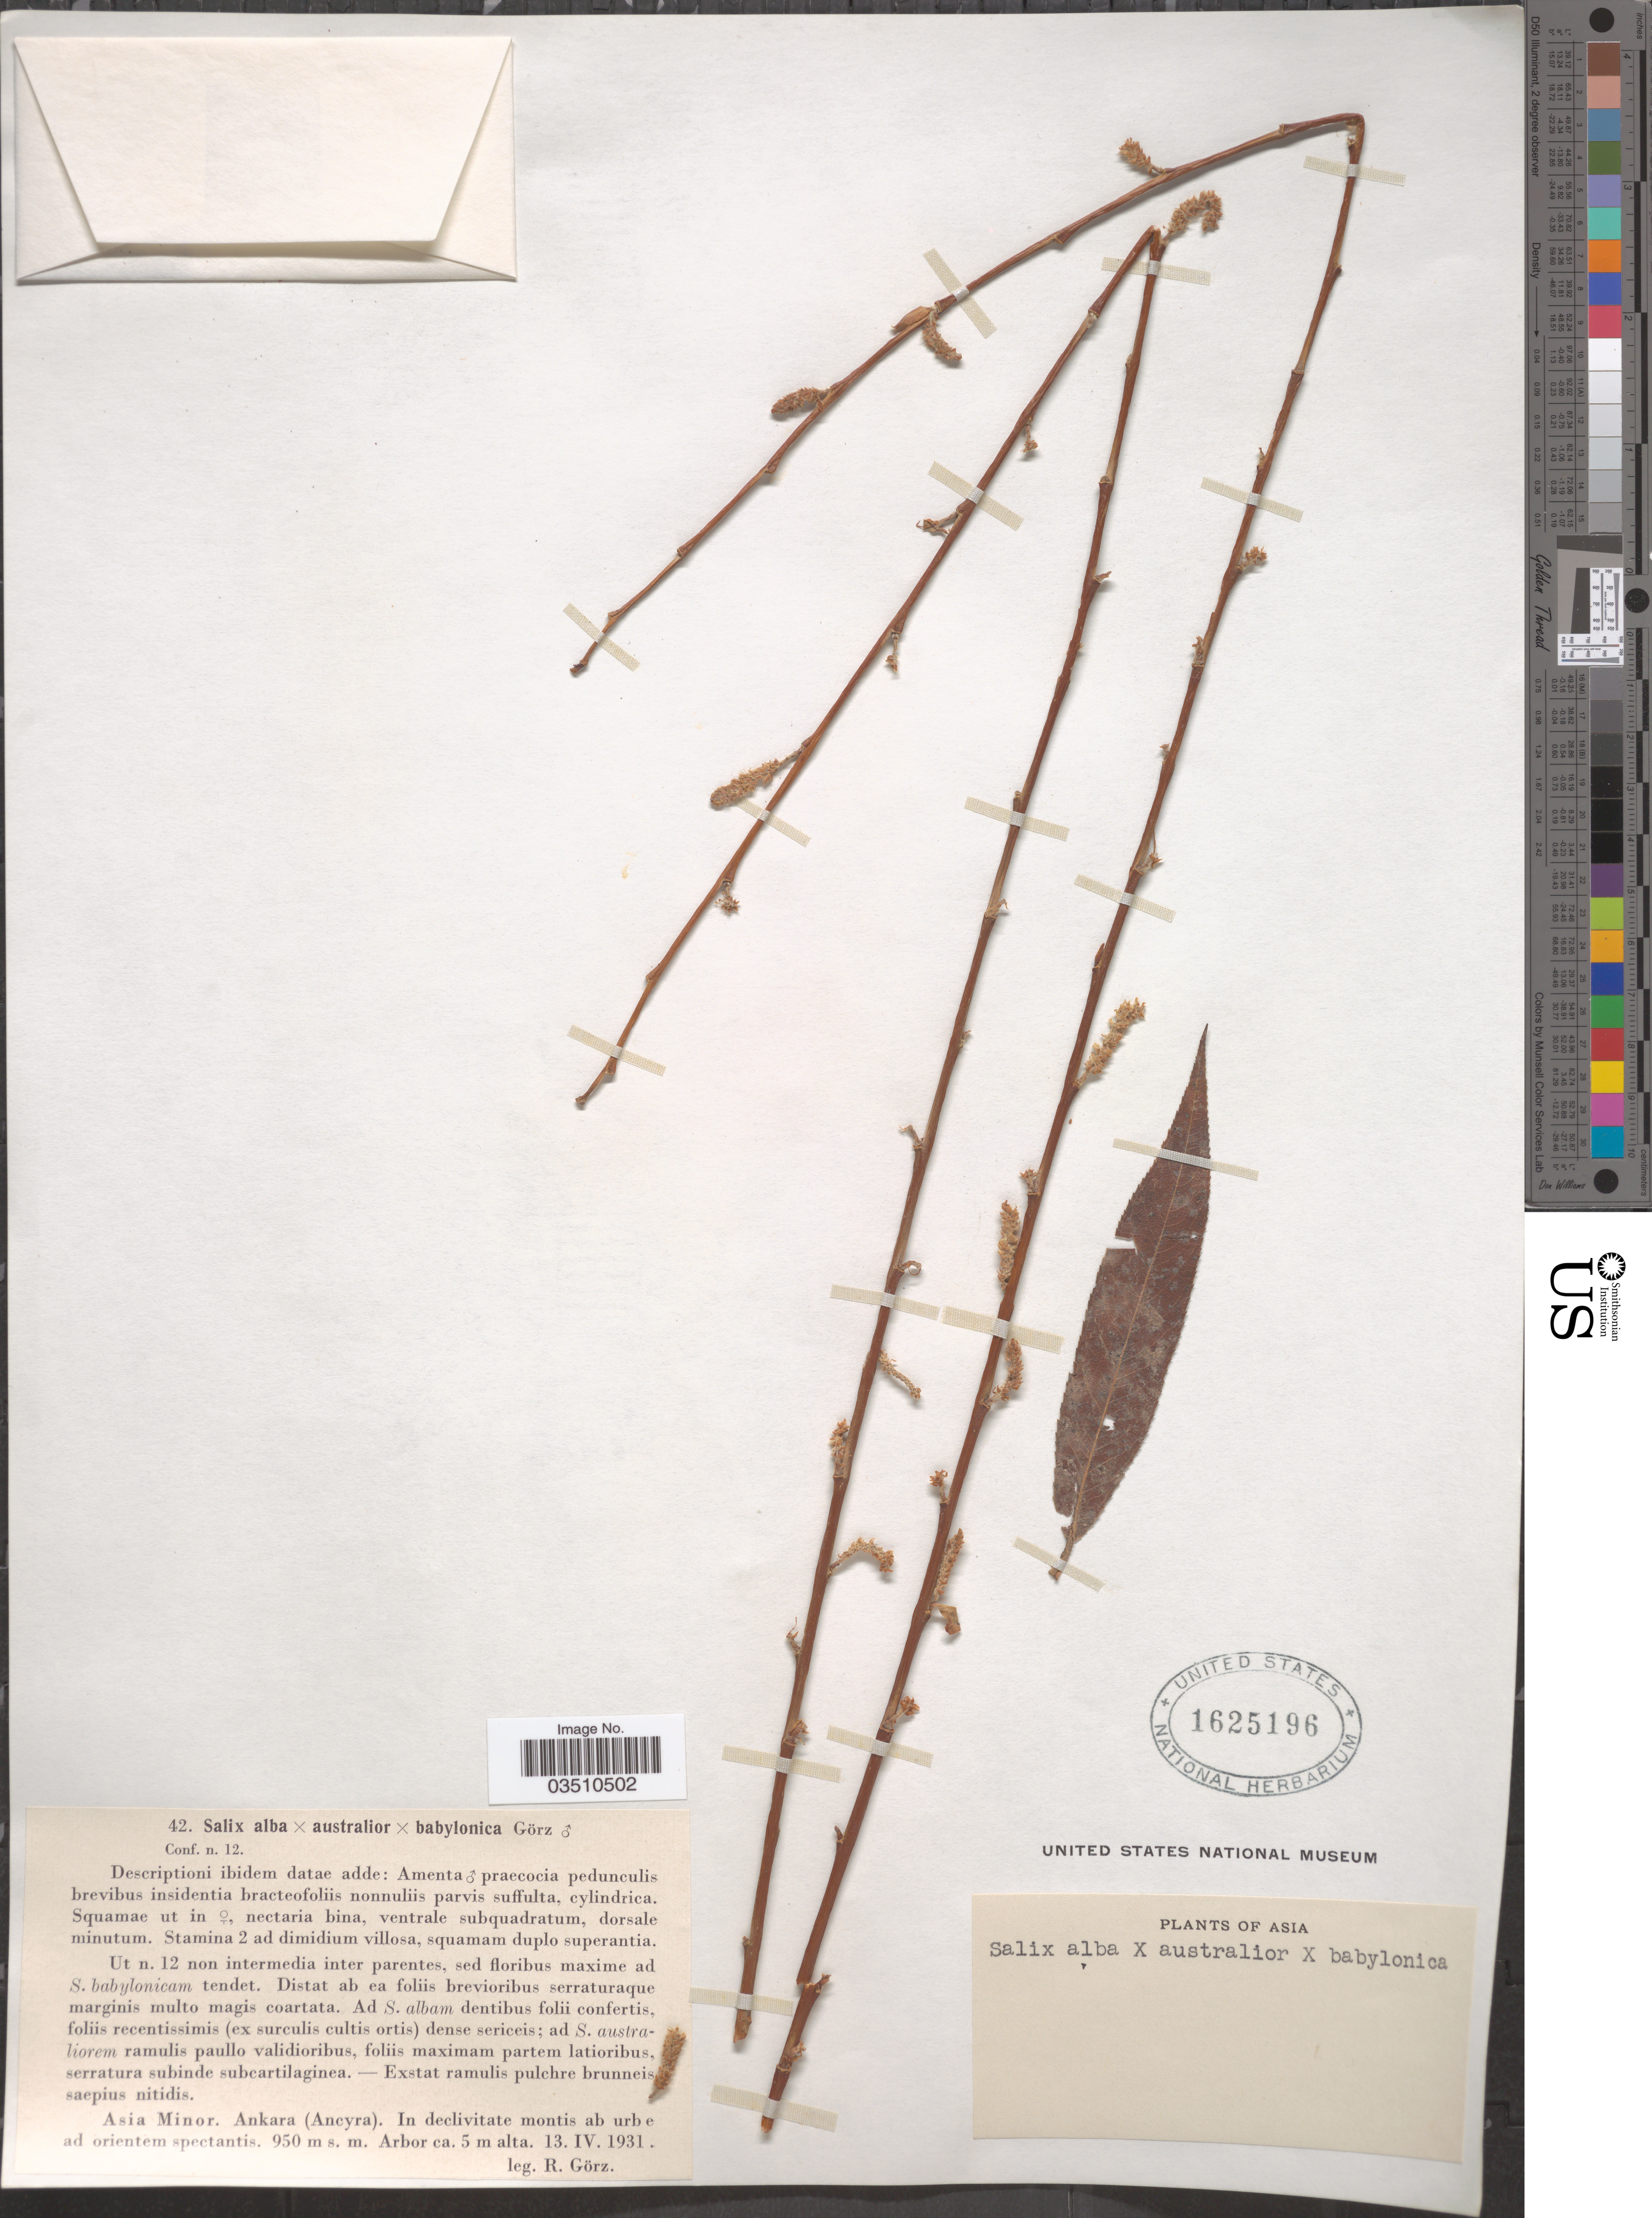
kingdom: Plantae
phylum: Tracheophyta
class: Magnoliopsida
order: Malpighiales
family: Salicaceae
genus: Salix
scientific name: Salix alba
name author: L.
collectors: R. Görz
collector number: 42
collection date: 1931-04-13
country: Turkey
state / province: Ankara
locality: Asia Minor. Ankara (Ancyra). In declivitate montis ab urbe ad orientem spectantis.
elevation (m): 950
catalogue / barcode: US 1625196